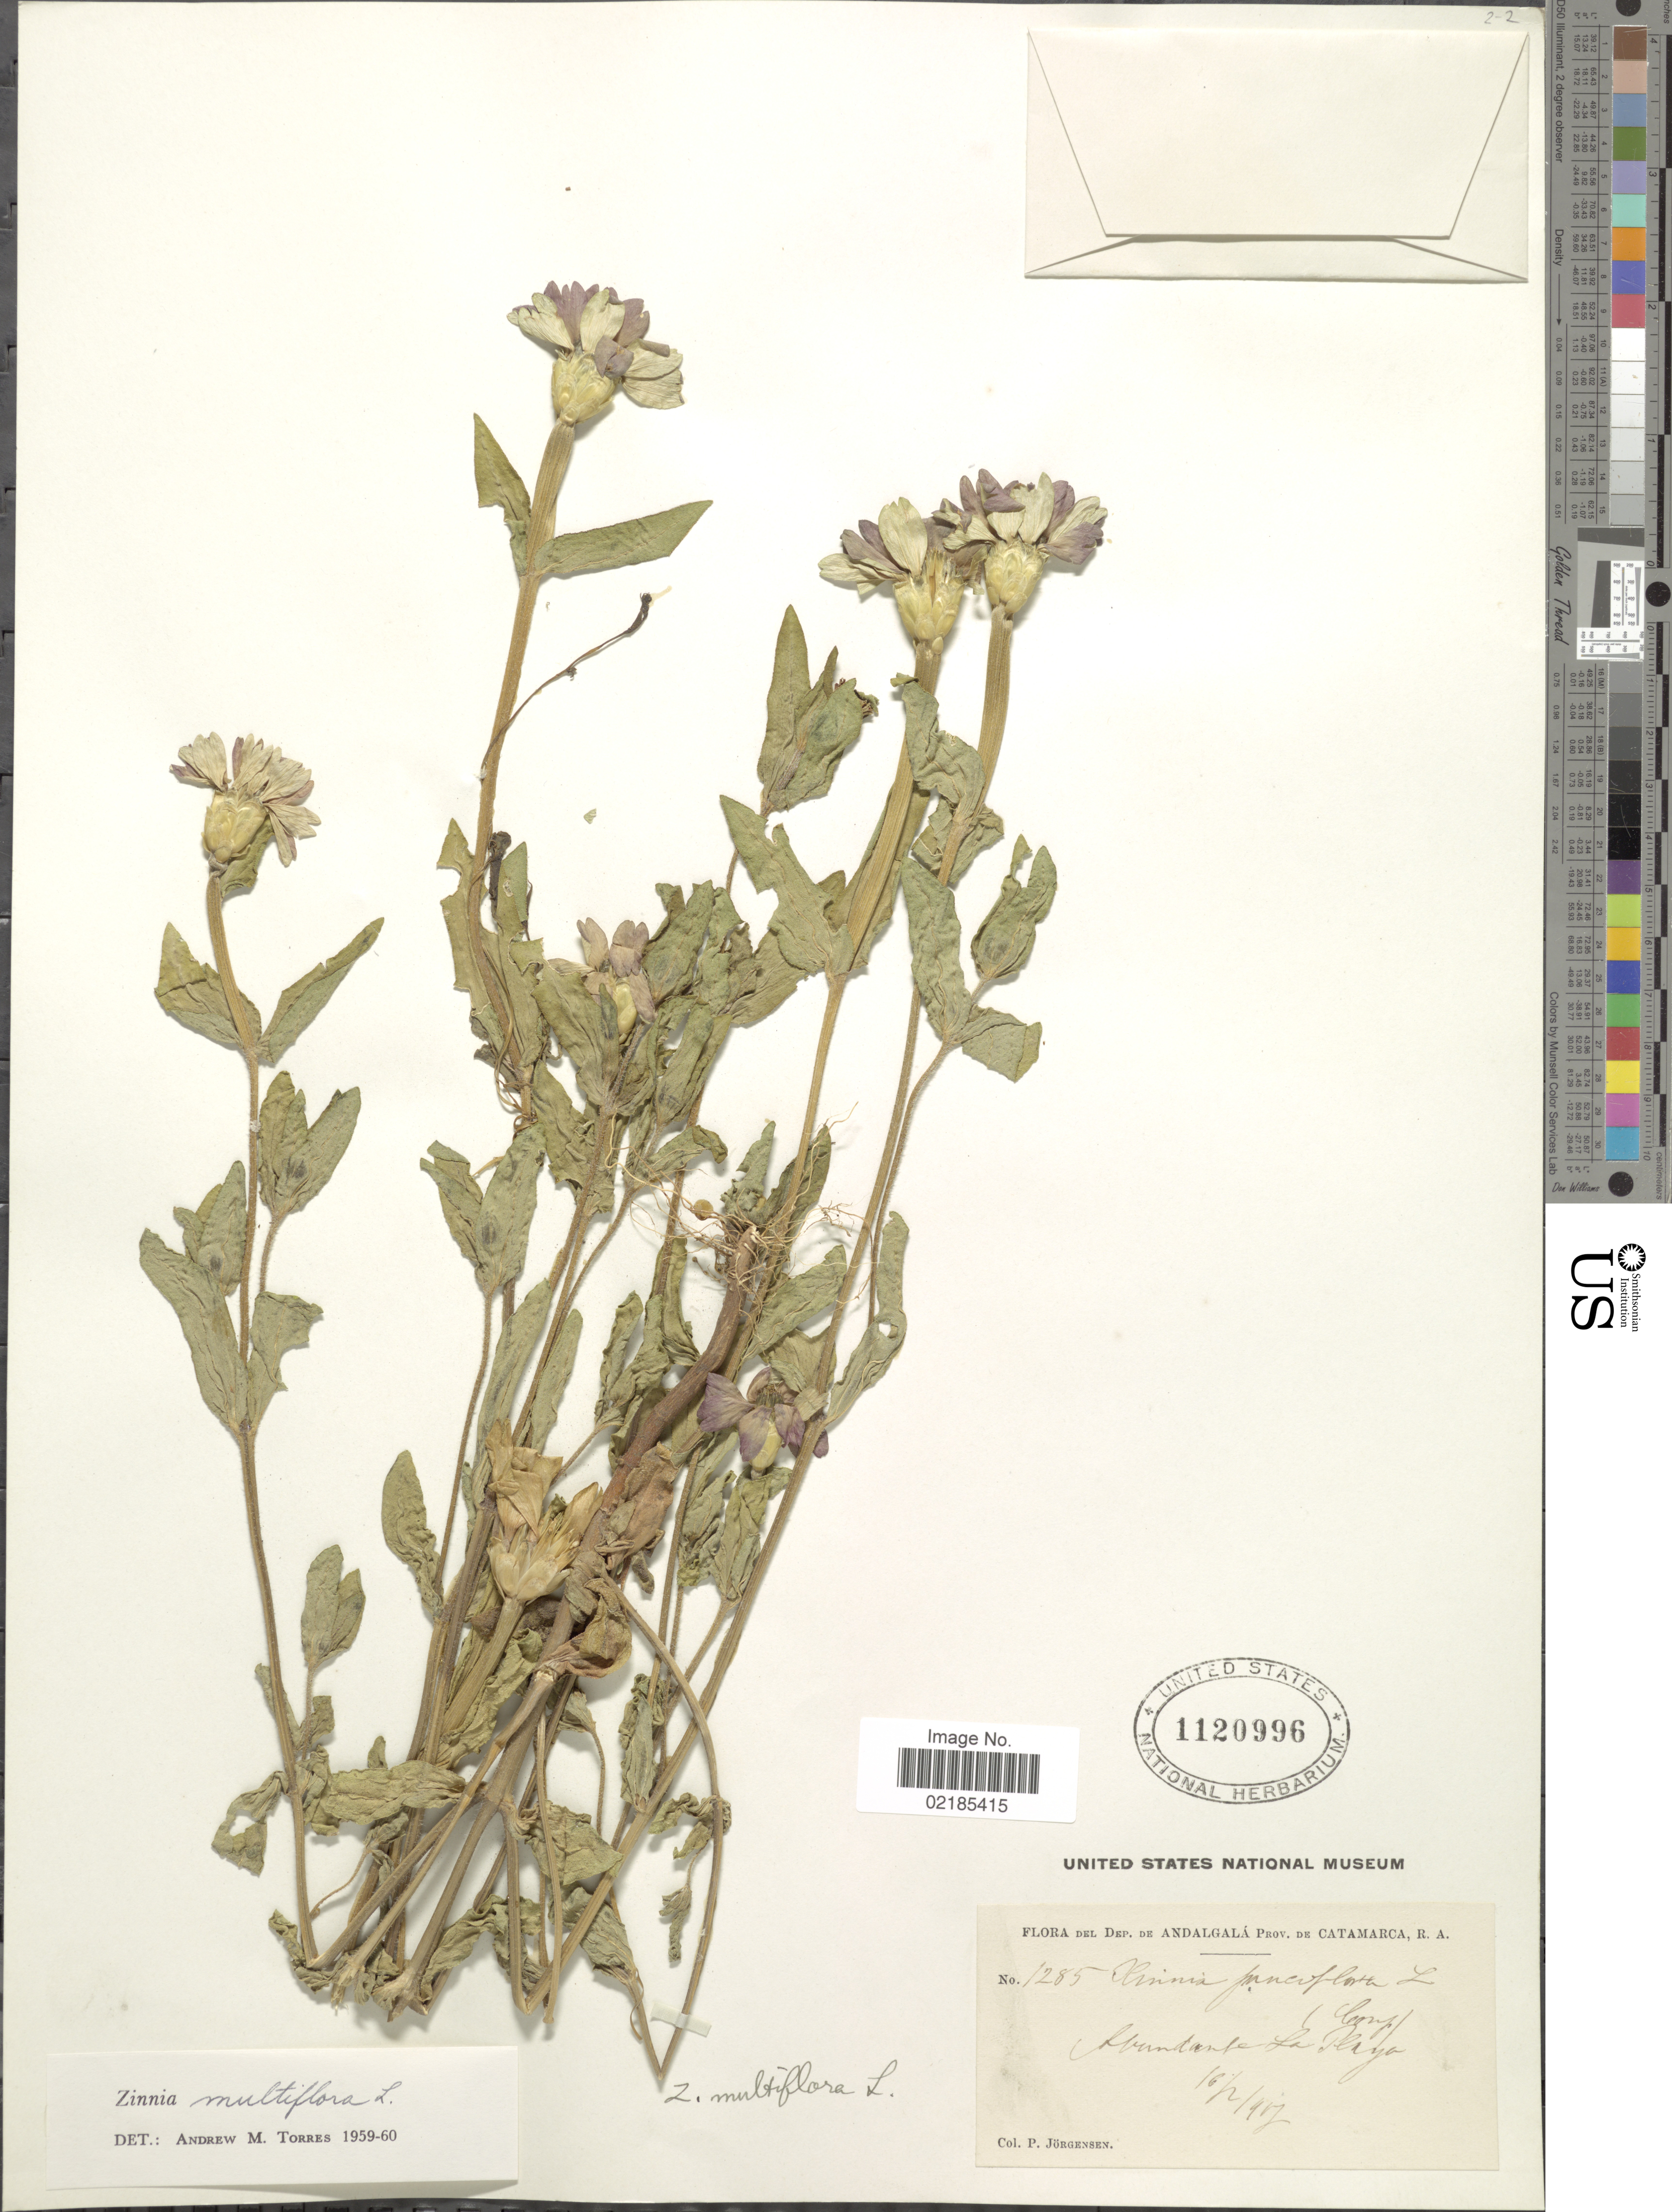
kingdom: Plantae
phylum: Tracheophyta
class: Magnoliopsida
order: Asterales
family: Asteraceae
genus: Zinnia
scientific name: Zinnia multiflora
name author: L.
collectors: P. Jørgensen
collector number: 1285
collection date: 1917-02-16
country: Argentina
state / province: Catamarca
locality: Del dep. de Andalgala, Abundante de Playa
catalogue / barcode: US 1120996